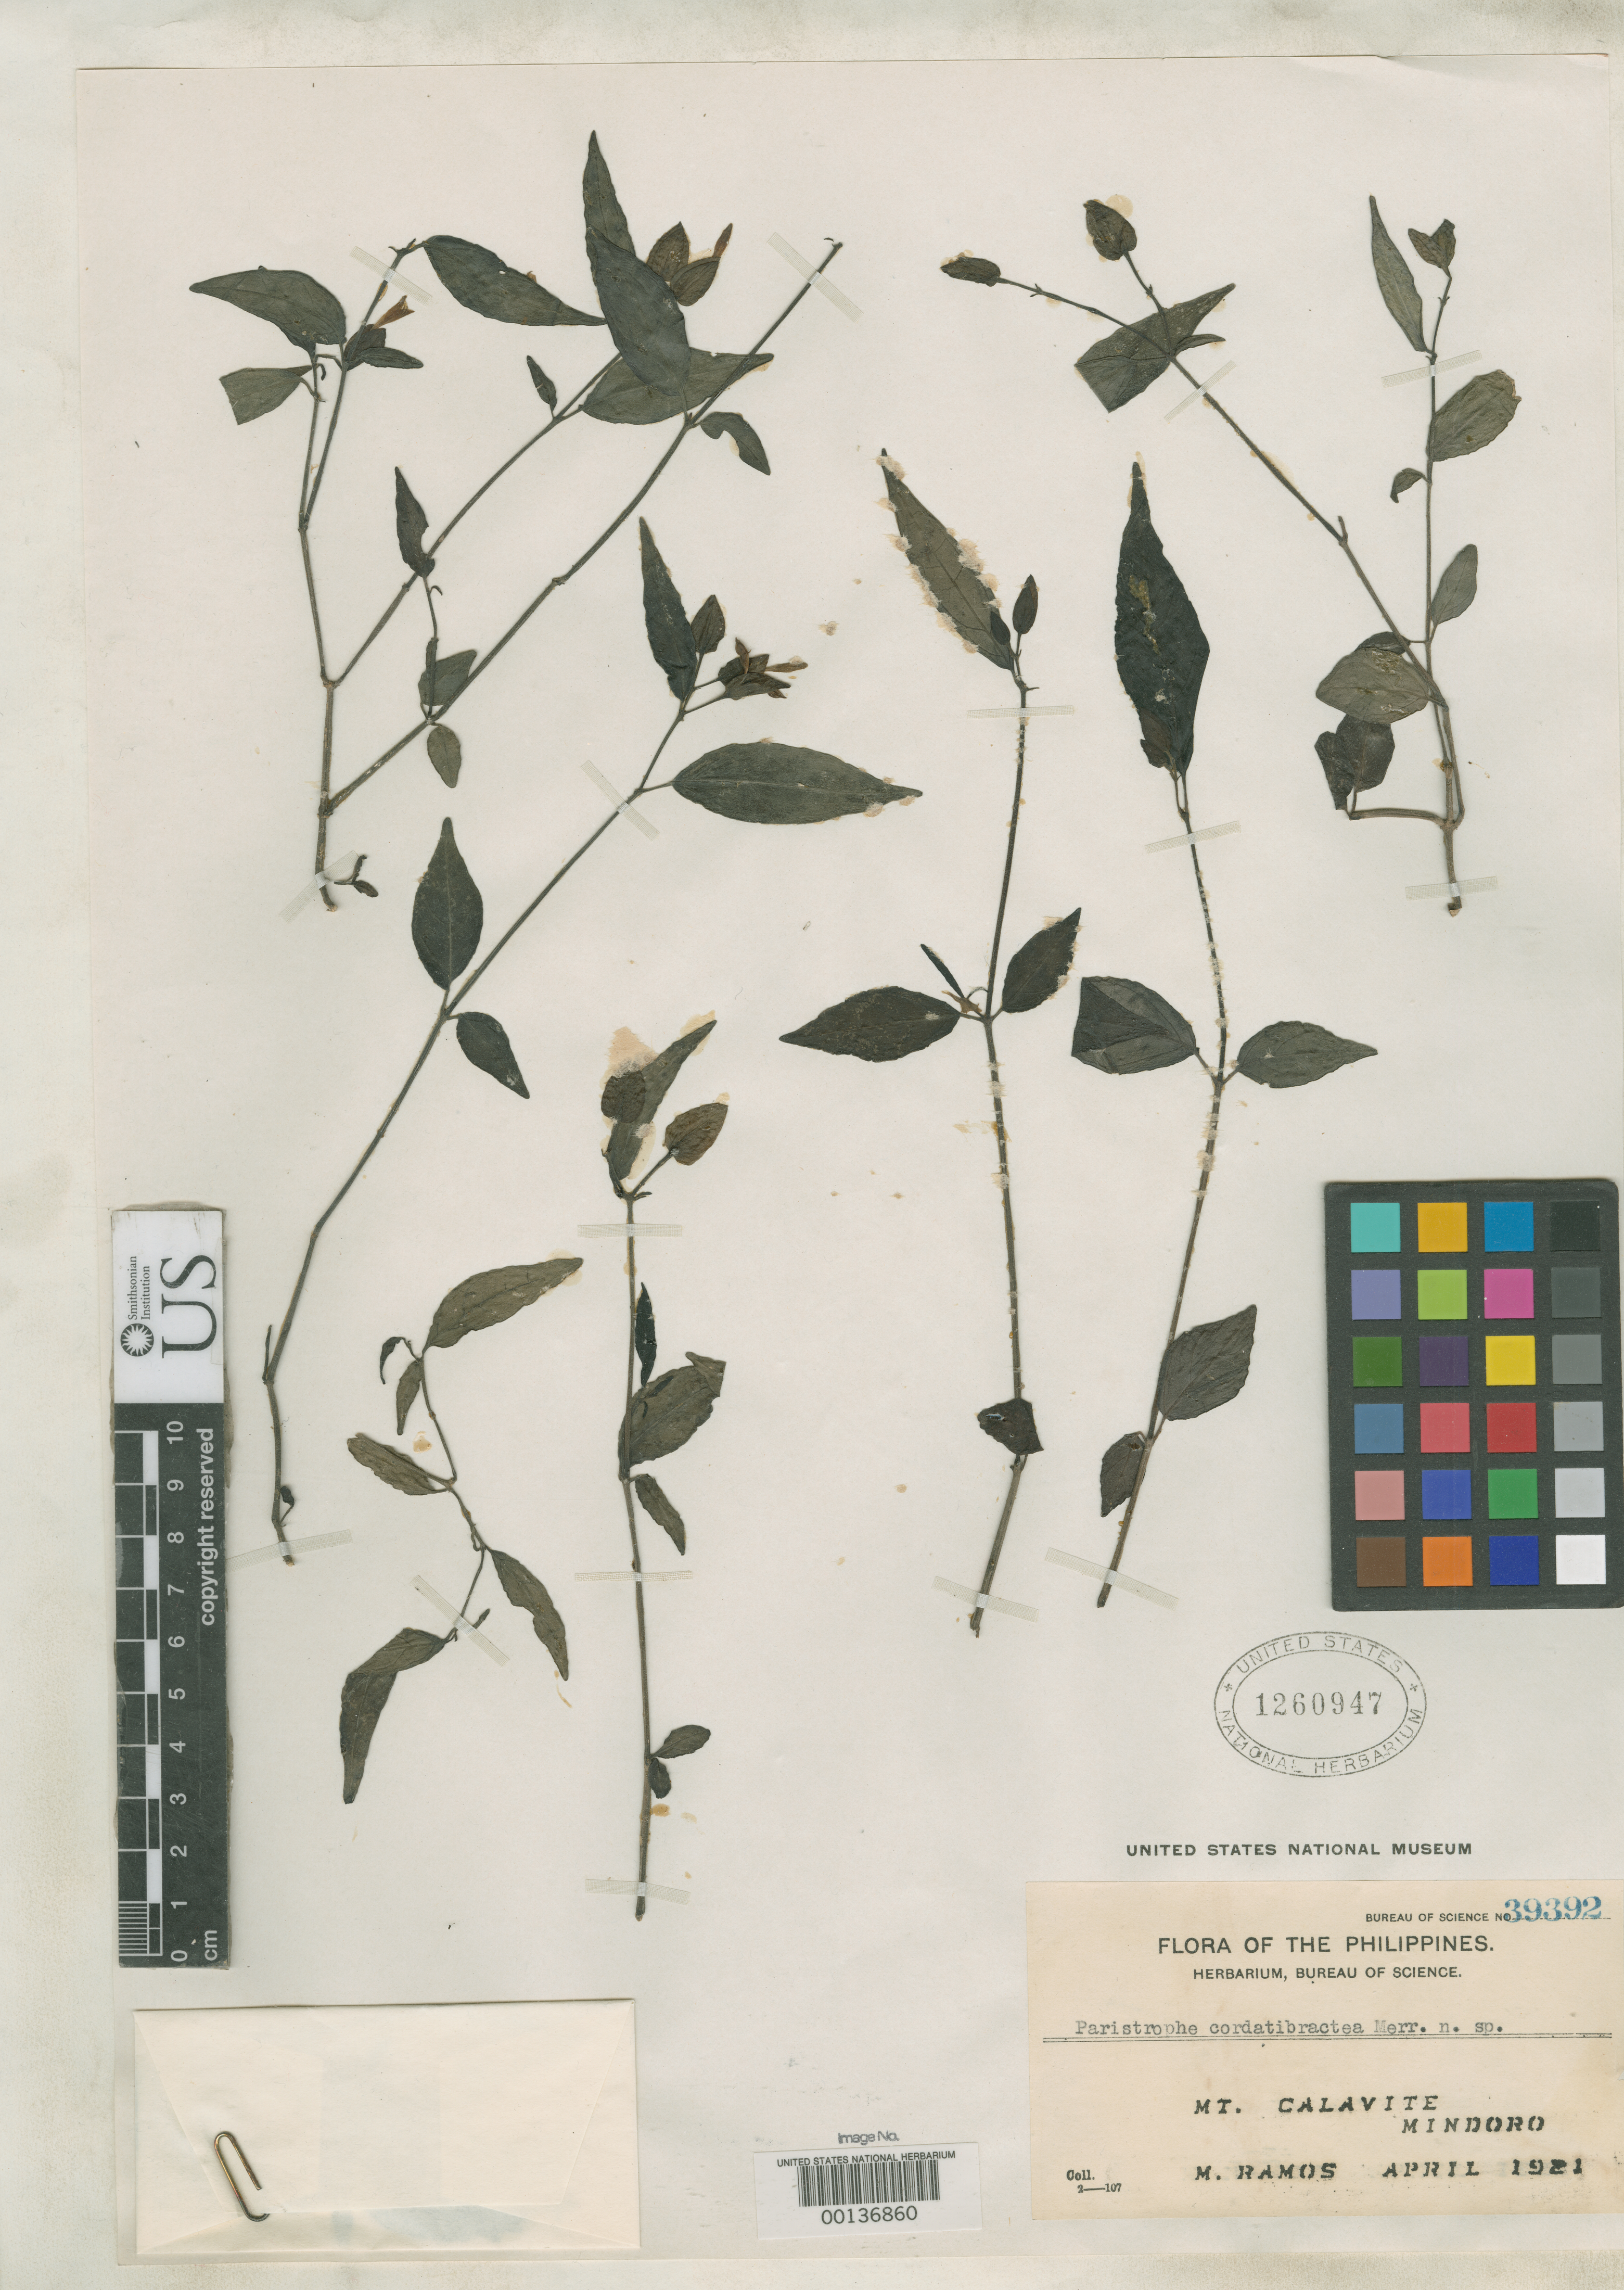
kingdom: Plantae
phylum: Tracheophyta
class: Magnoliopsida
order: Lamiales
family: Acanthaceae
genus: Peristrophe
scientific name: Peristrophe cordatibractea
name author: Merr.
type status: Isotype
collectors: M. Ramos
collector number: Bur. Sci. 39392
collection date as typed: Apr 1921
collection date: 1921-04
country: Philippines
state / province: Mimaropa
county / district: Mindoro Occidental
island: Mindoro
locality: Mt. Calavite.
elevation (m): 700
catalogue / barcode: US 1260947